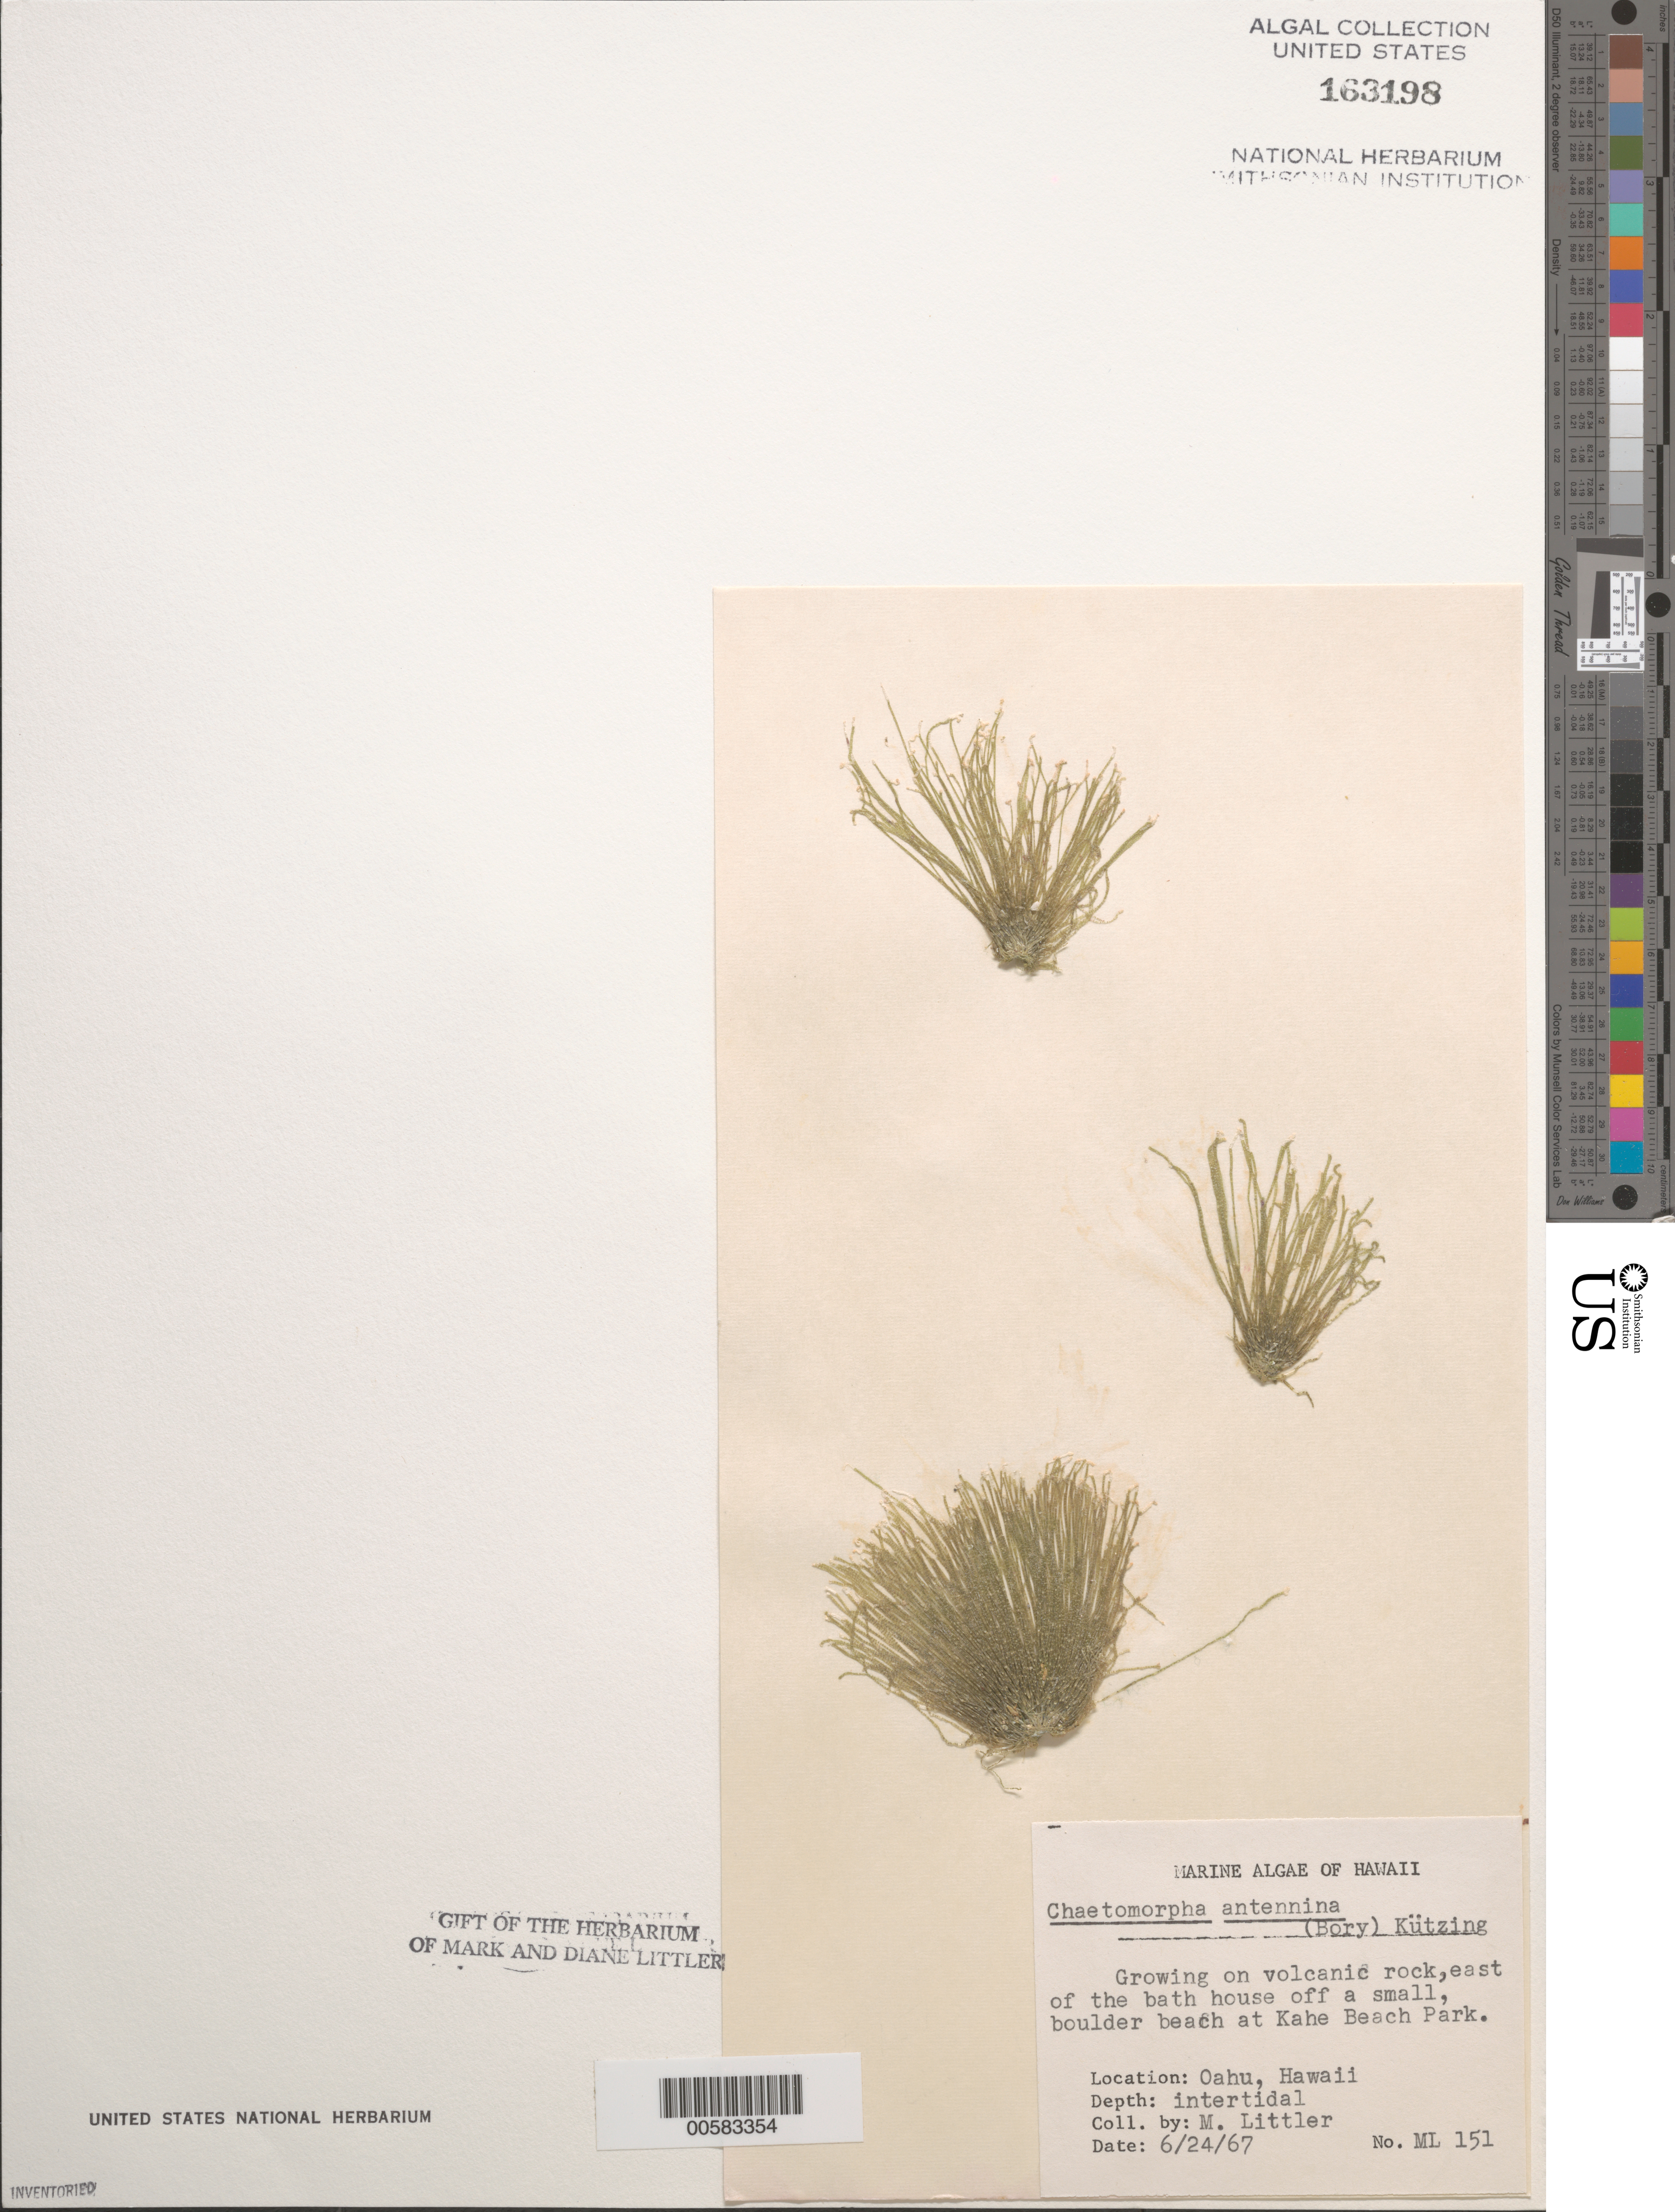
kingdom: Plantae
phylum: Chlorophyta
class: Ulvophyceae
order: Cladophorales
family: Cladophoraceae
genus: Chaetomorpha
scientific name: Chaetomorpha antennina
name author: (Bory) Kütz.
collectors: M. M. Littler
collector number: ML 151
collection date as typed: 24 Jun 1967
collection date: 1967-06-24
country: United States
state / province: Hawaii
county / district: Honolulu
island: Oahu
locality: Kahe Beach Park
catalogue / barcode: US 163198